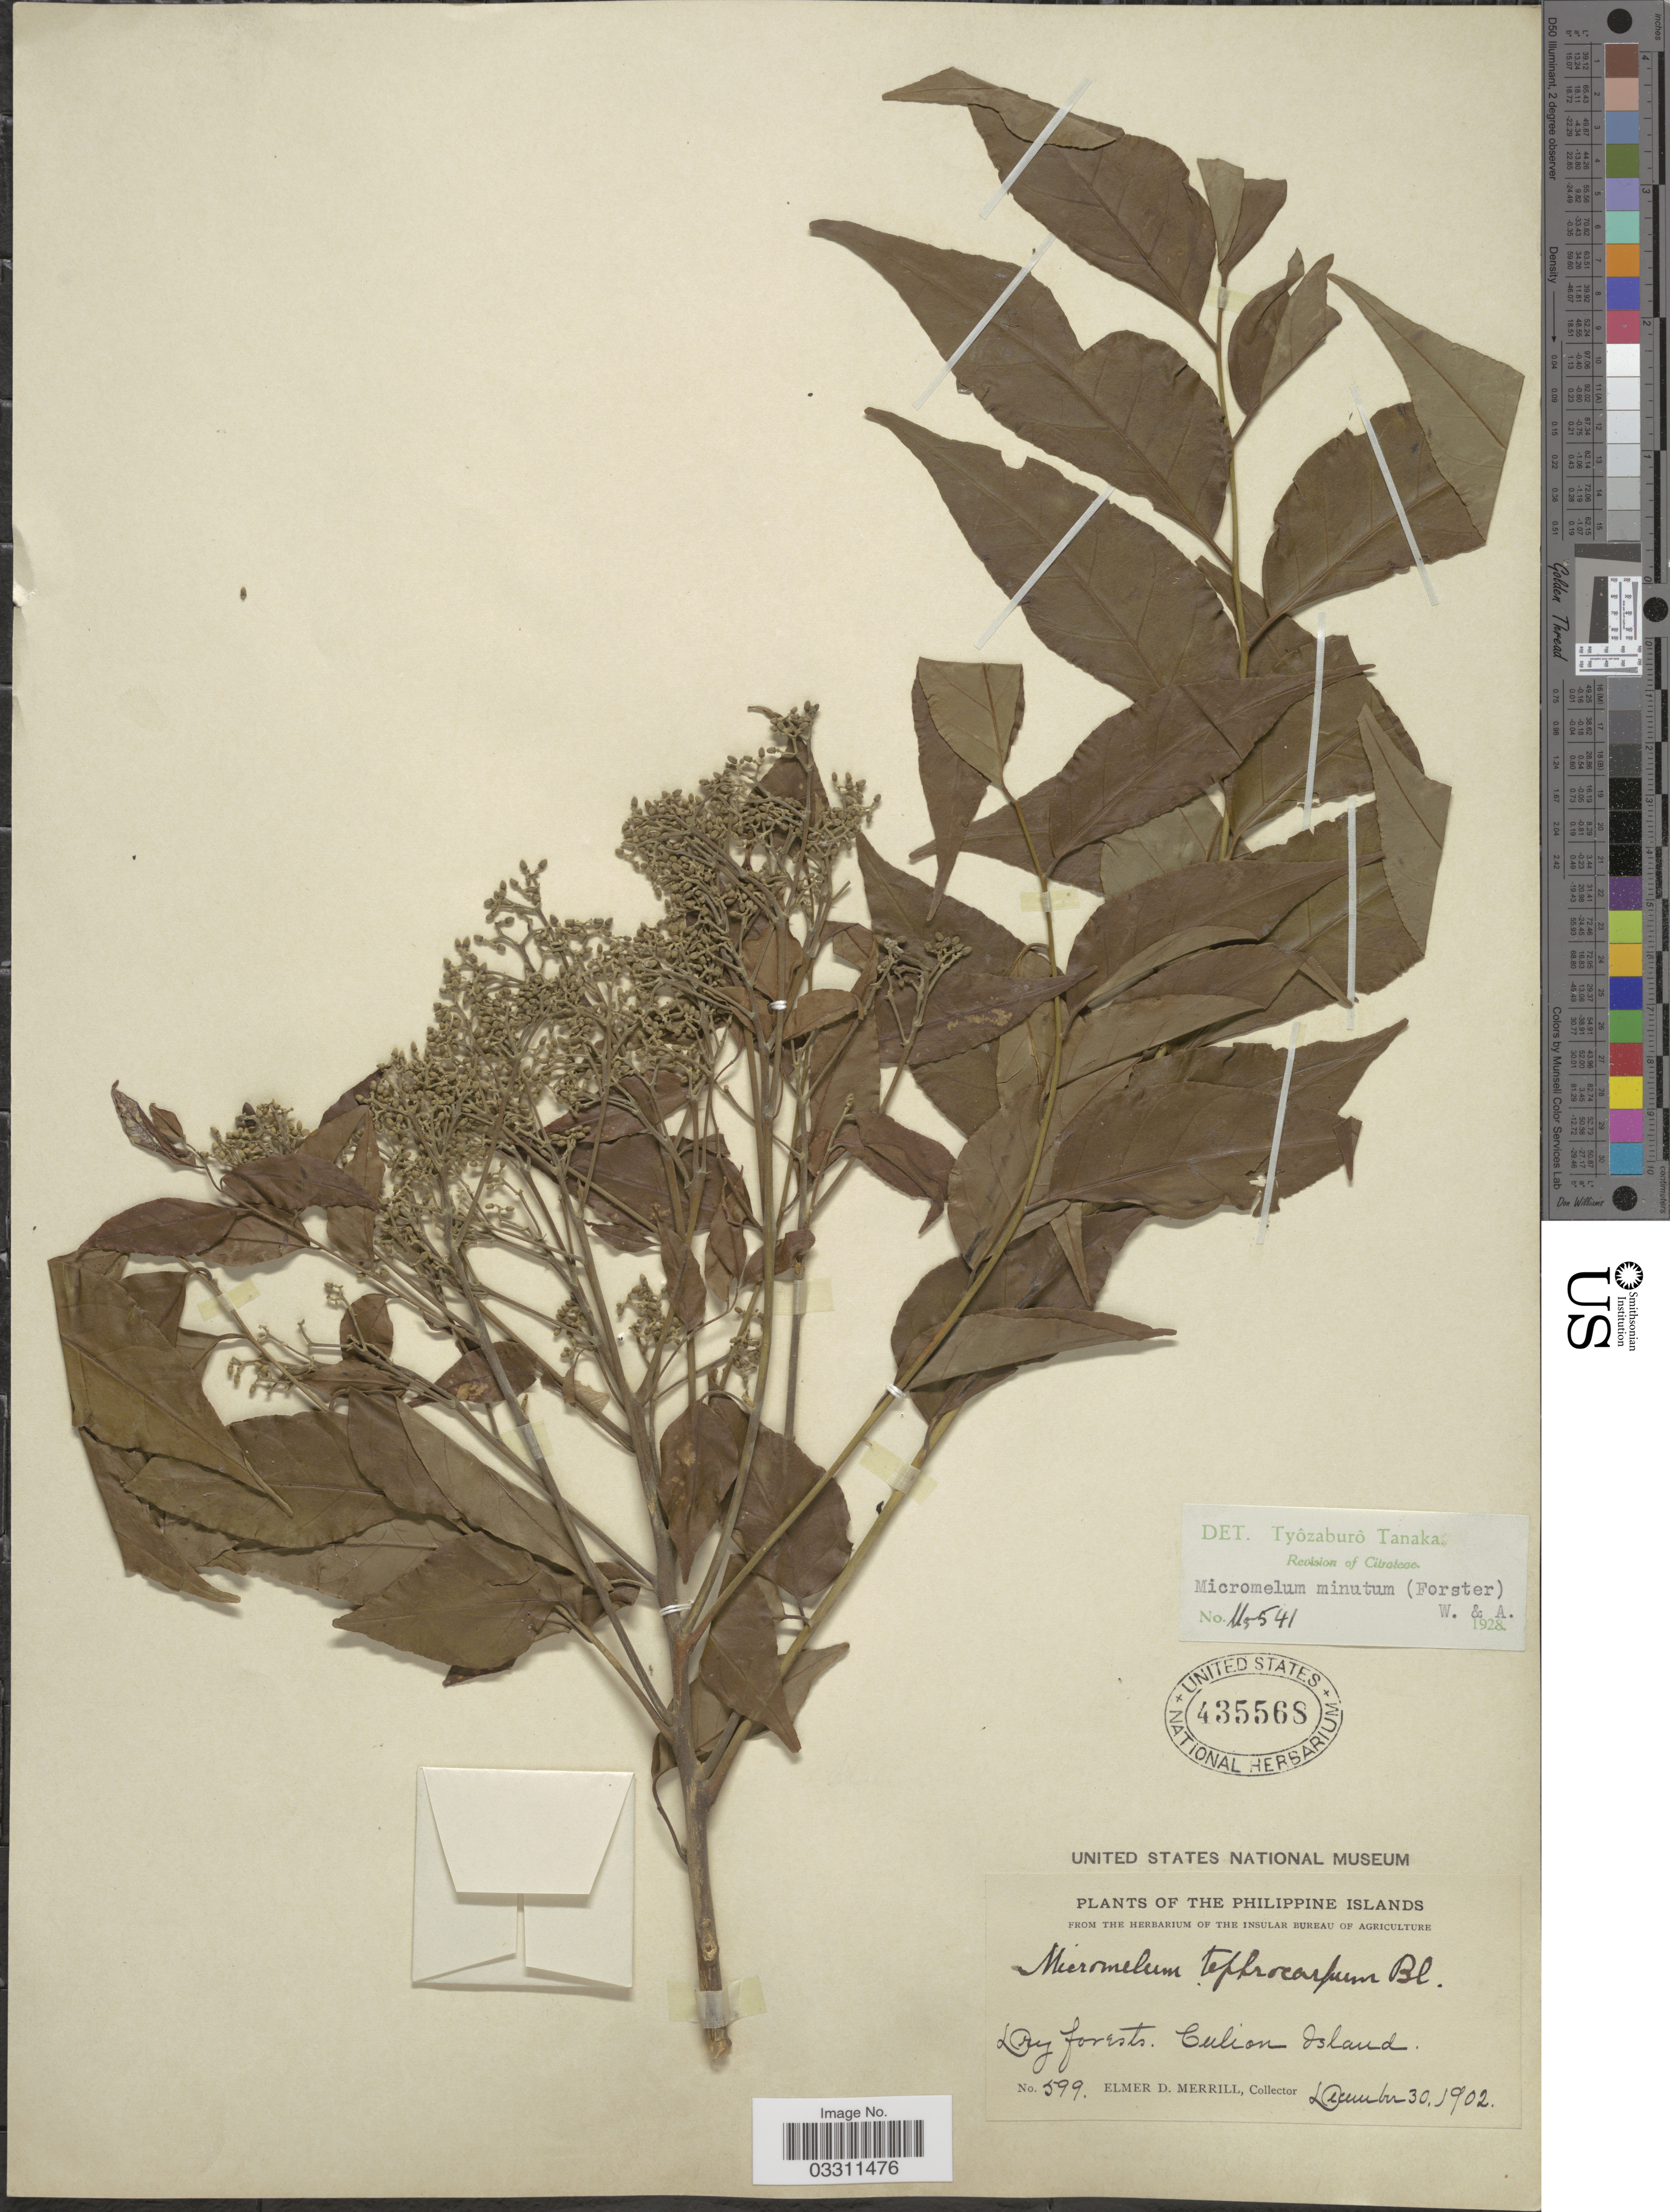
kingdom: Plantae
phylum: Tracheophyta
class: Magnoliopsida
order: Sapindales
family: Rutaceae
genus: Micromelum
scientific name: Micromelum minutum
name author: (G. Forst.) Wight & Arn.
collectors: E. D. Merrill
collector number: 599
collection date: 1902-12-30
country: Philippines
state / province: Mimaropa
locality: Culion Island.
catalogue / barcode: US 435568